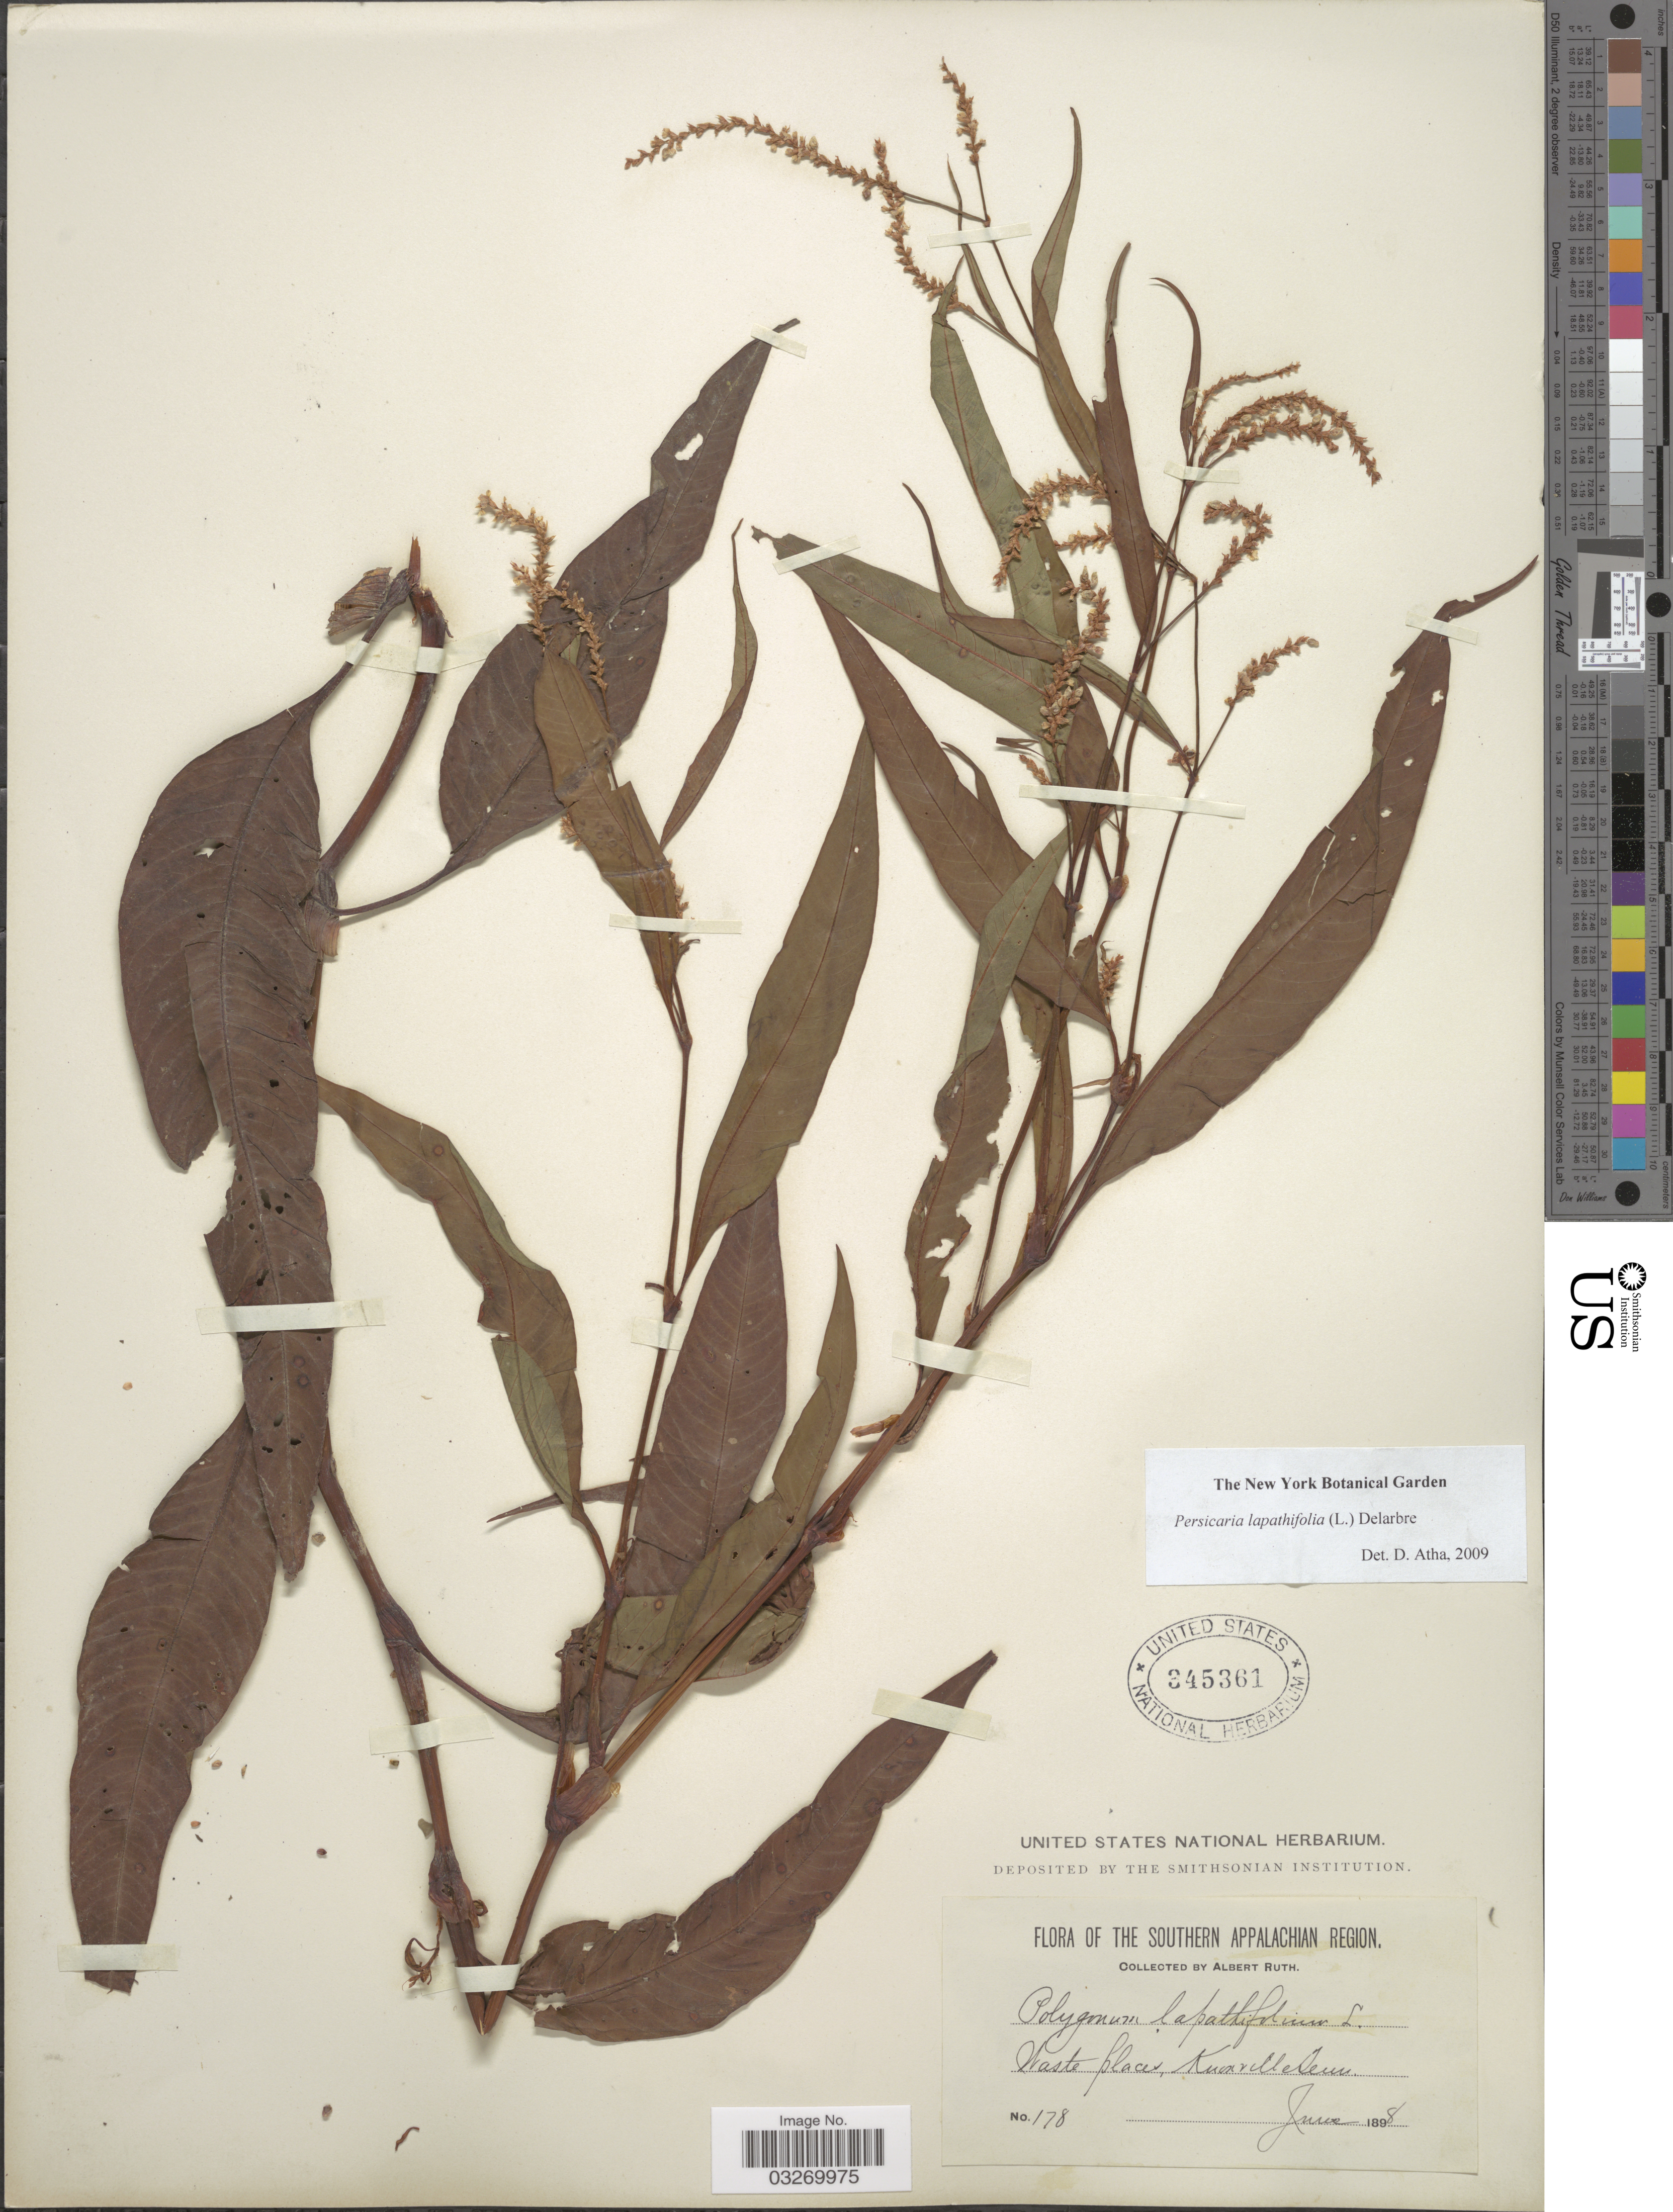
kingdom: Plantae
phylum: Tracheophyta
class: Magnoliopsida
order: Caryophyllales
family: Polygonaceae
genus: Persicaria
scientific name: Persicaria lapathifolia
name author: (L.) Delarbre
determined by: Atha, D. E.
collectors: A. Ruth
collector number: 178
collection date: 1898-06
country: United States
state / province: Tennessee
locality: Southern Appalachian Region. Knoxville.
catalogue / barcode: US 345361